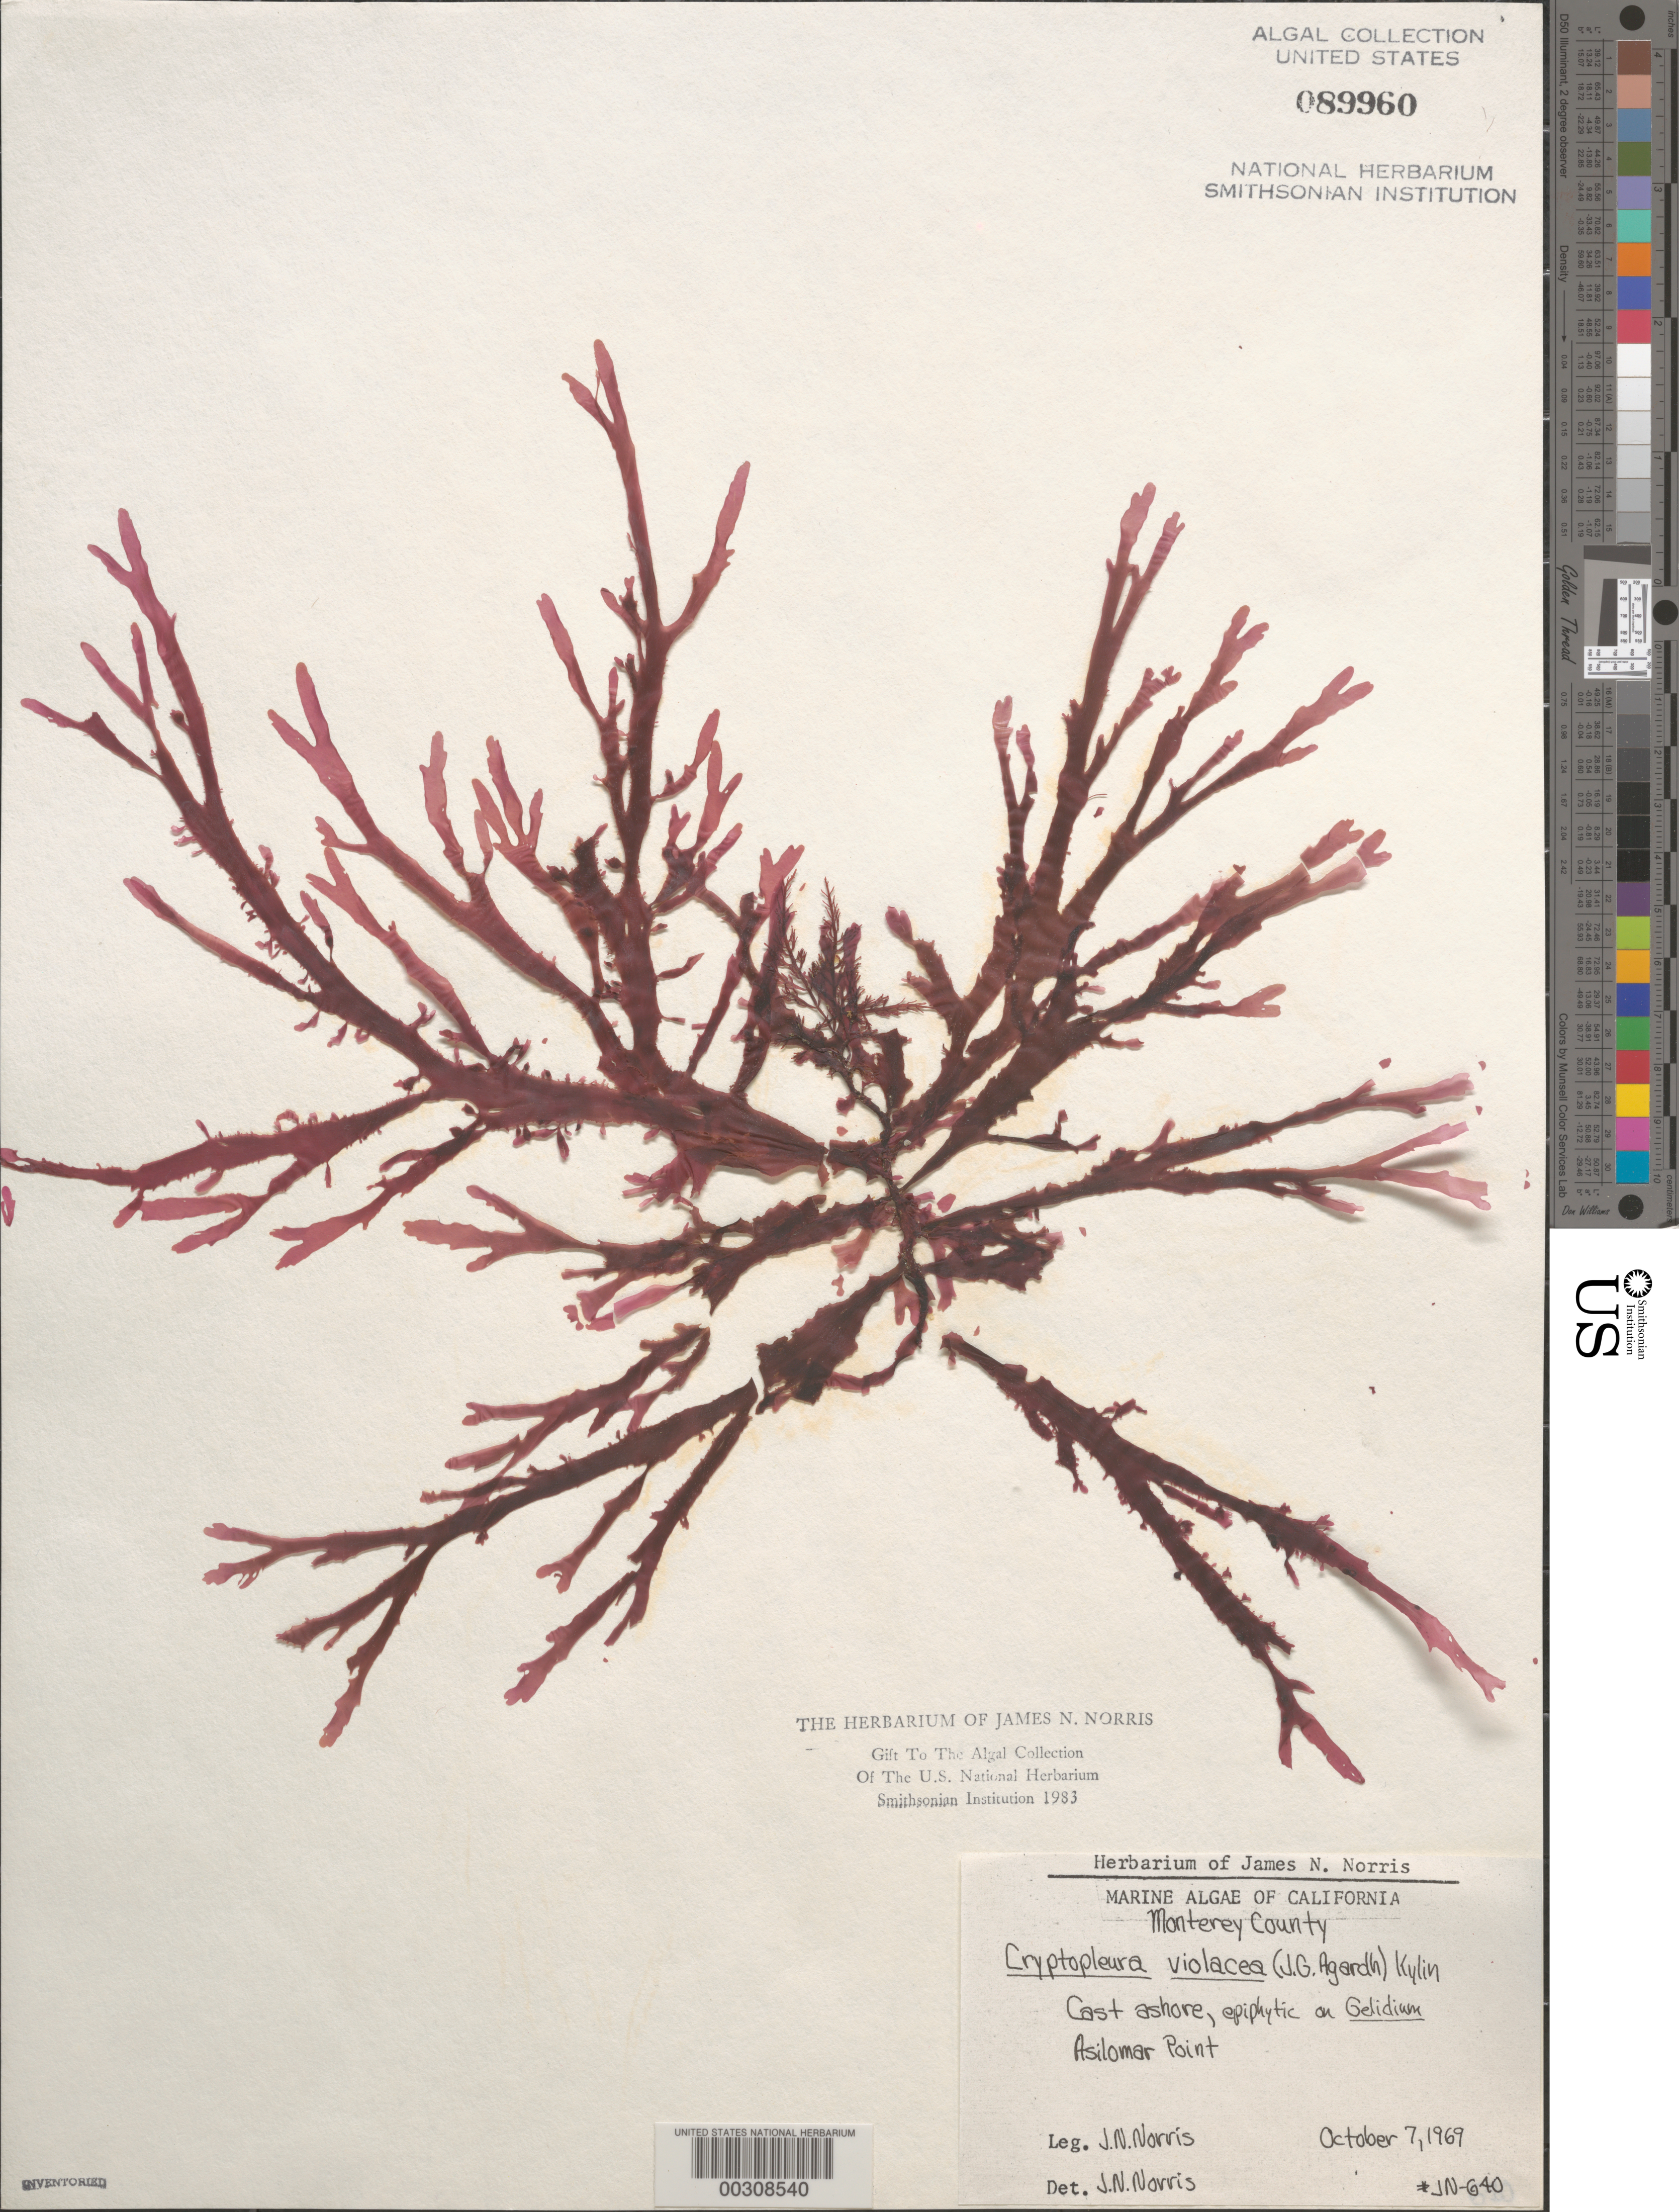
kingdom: Plantae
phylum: Rhodophyta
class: Florideophyceae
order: Ceramiales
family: Delesseriaceae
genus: Cryptopleura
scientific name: Cryptopleura violacea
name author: (J. Ag.) Kylin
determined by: Norris, James N.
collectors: J. N. Norris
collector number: JN-640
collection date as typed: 07 Oct 1969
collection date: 1969-10-07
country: United States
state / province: California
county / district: Monterey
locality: Asilomar Point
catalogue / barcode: US 89960